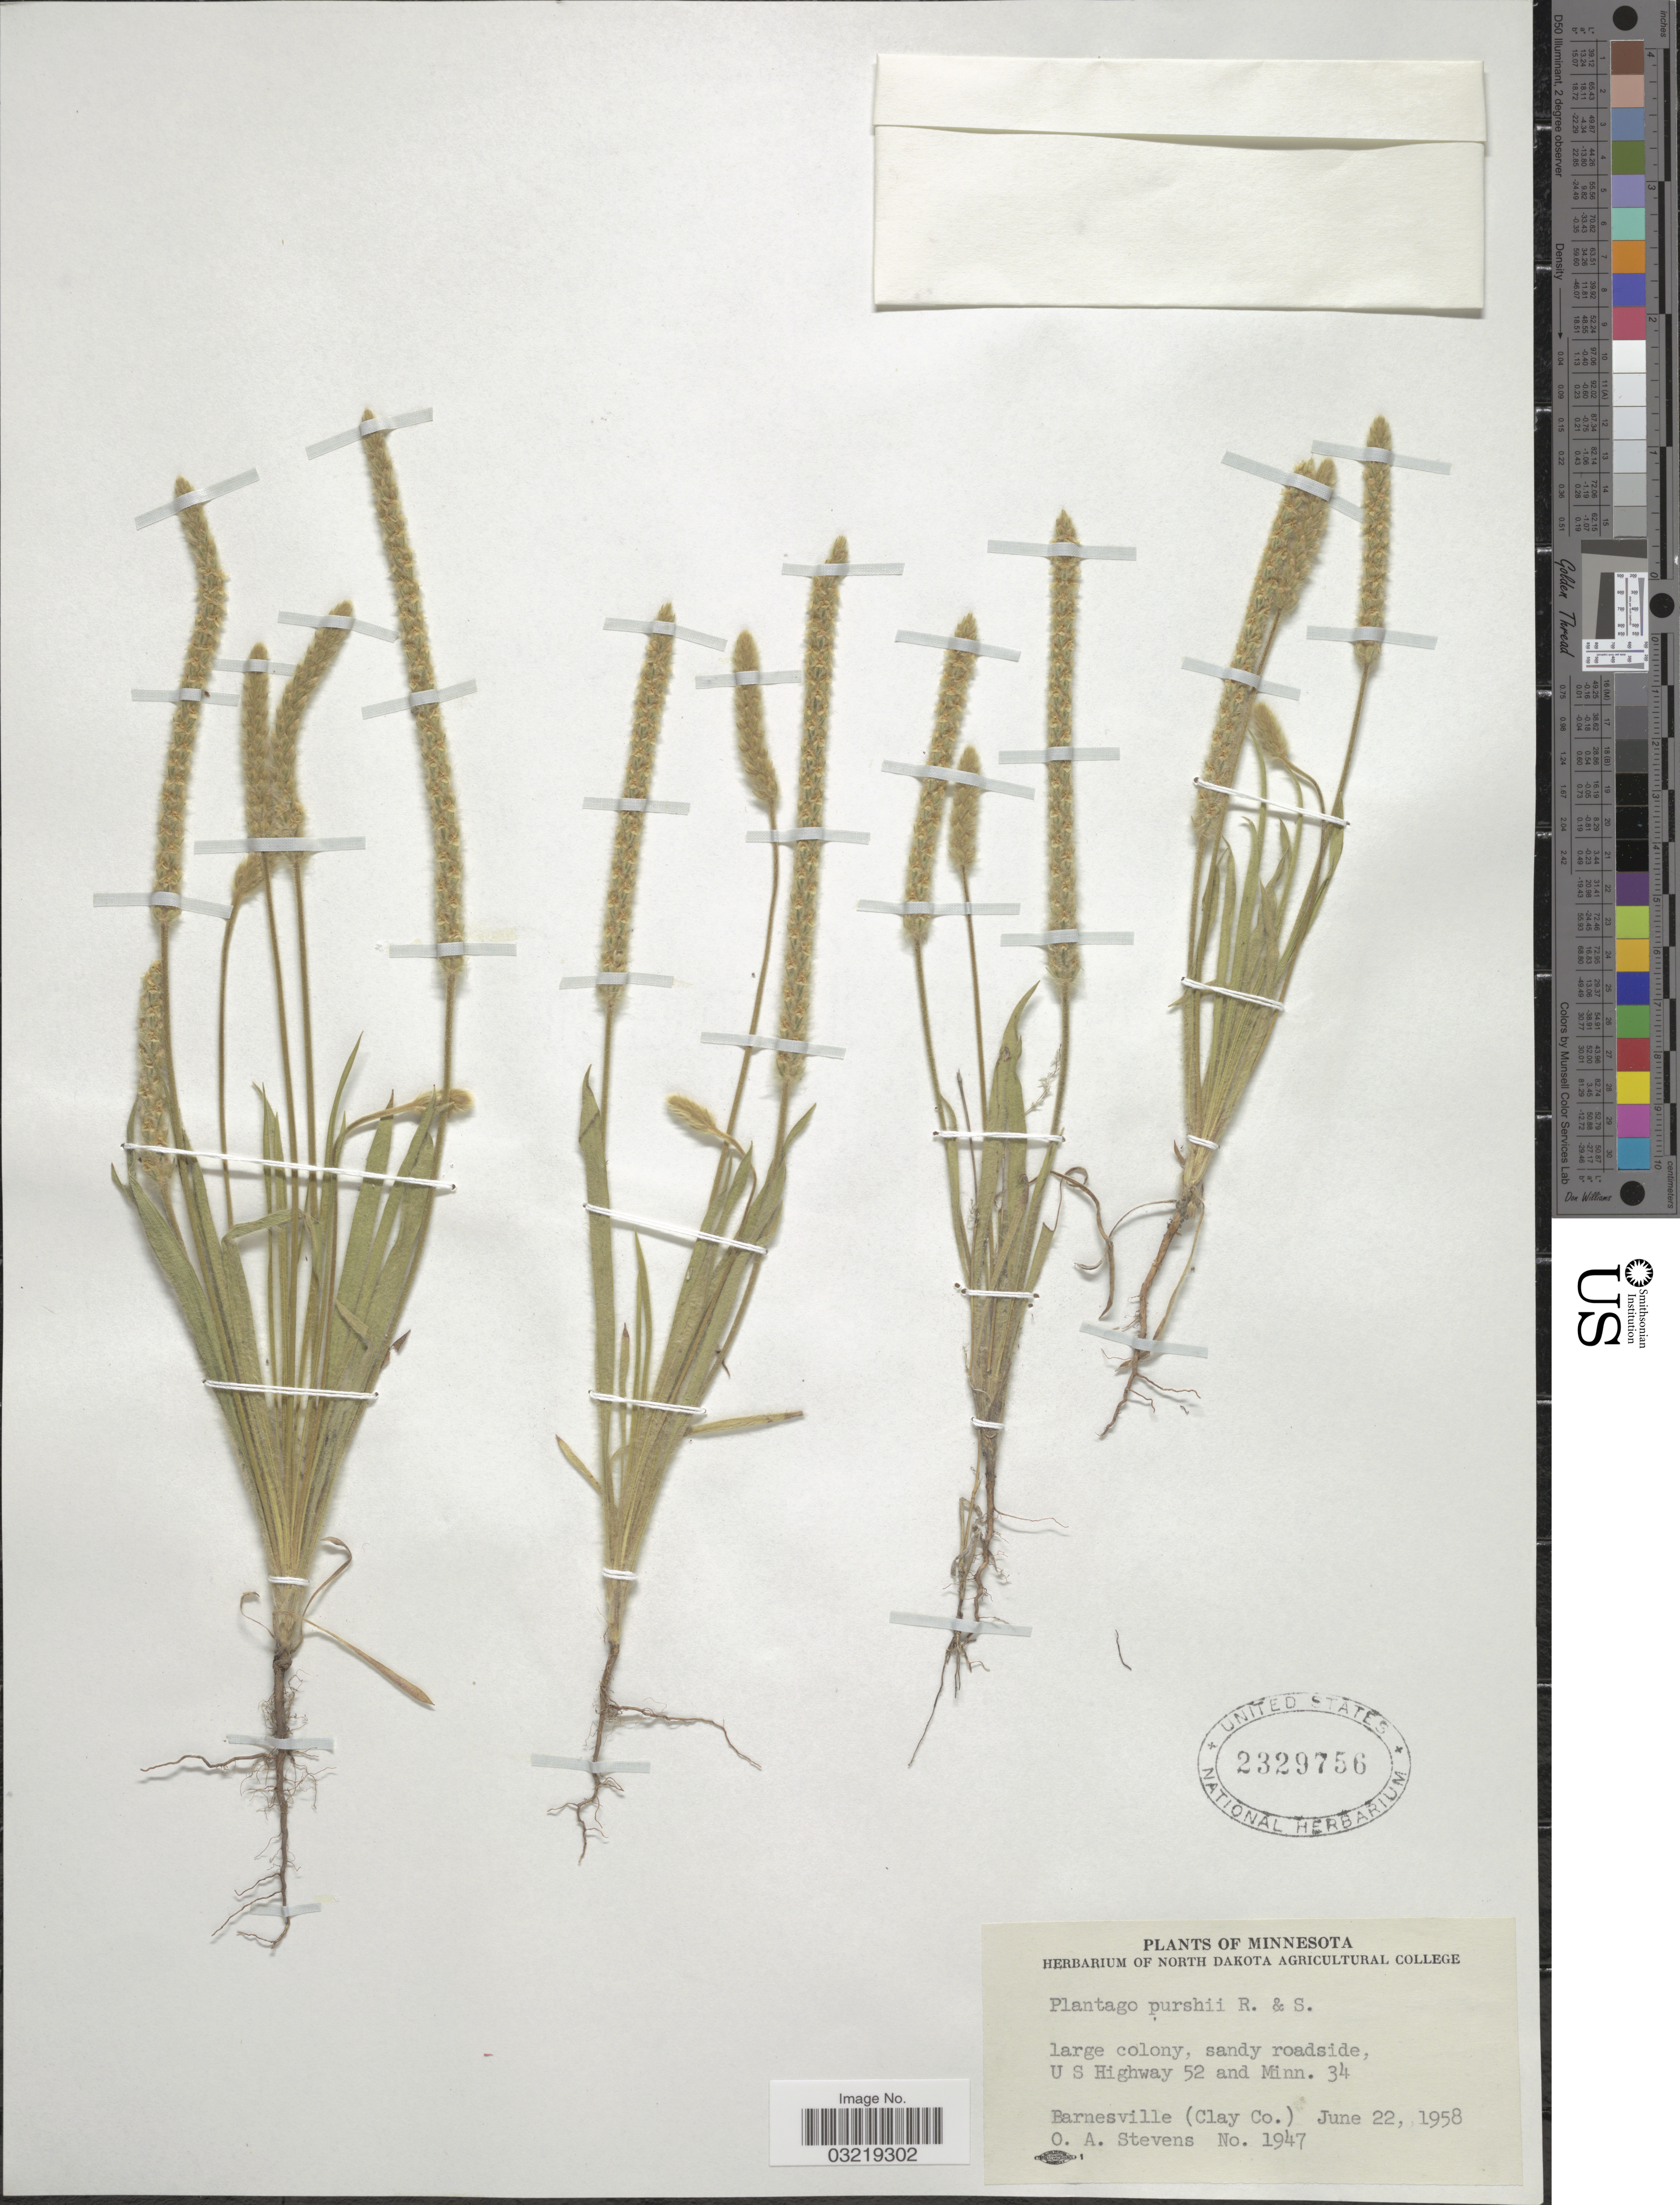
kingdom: Plantae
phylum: Tracheophyta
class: Magnoliopsida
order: Lamiales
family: Plantaginaceae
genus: Plantago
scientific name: Plantago patagonica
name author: Jacq.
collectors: O. A. Stevens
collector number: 1947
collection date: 1958-06-22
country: United States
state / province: Minnesota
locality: U S Highway 52 and Minn. 34. Barnesville (Clay Co.).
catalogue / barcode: US 2329756